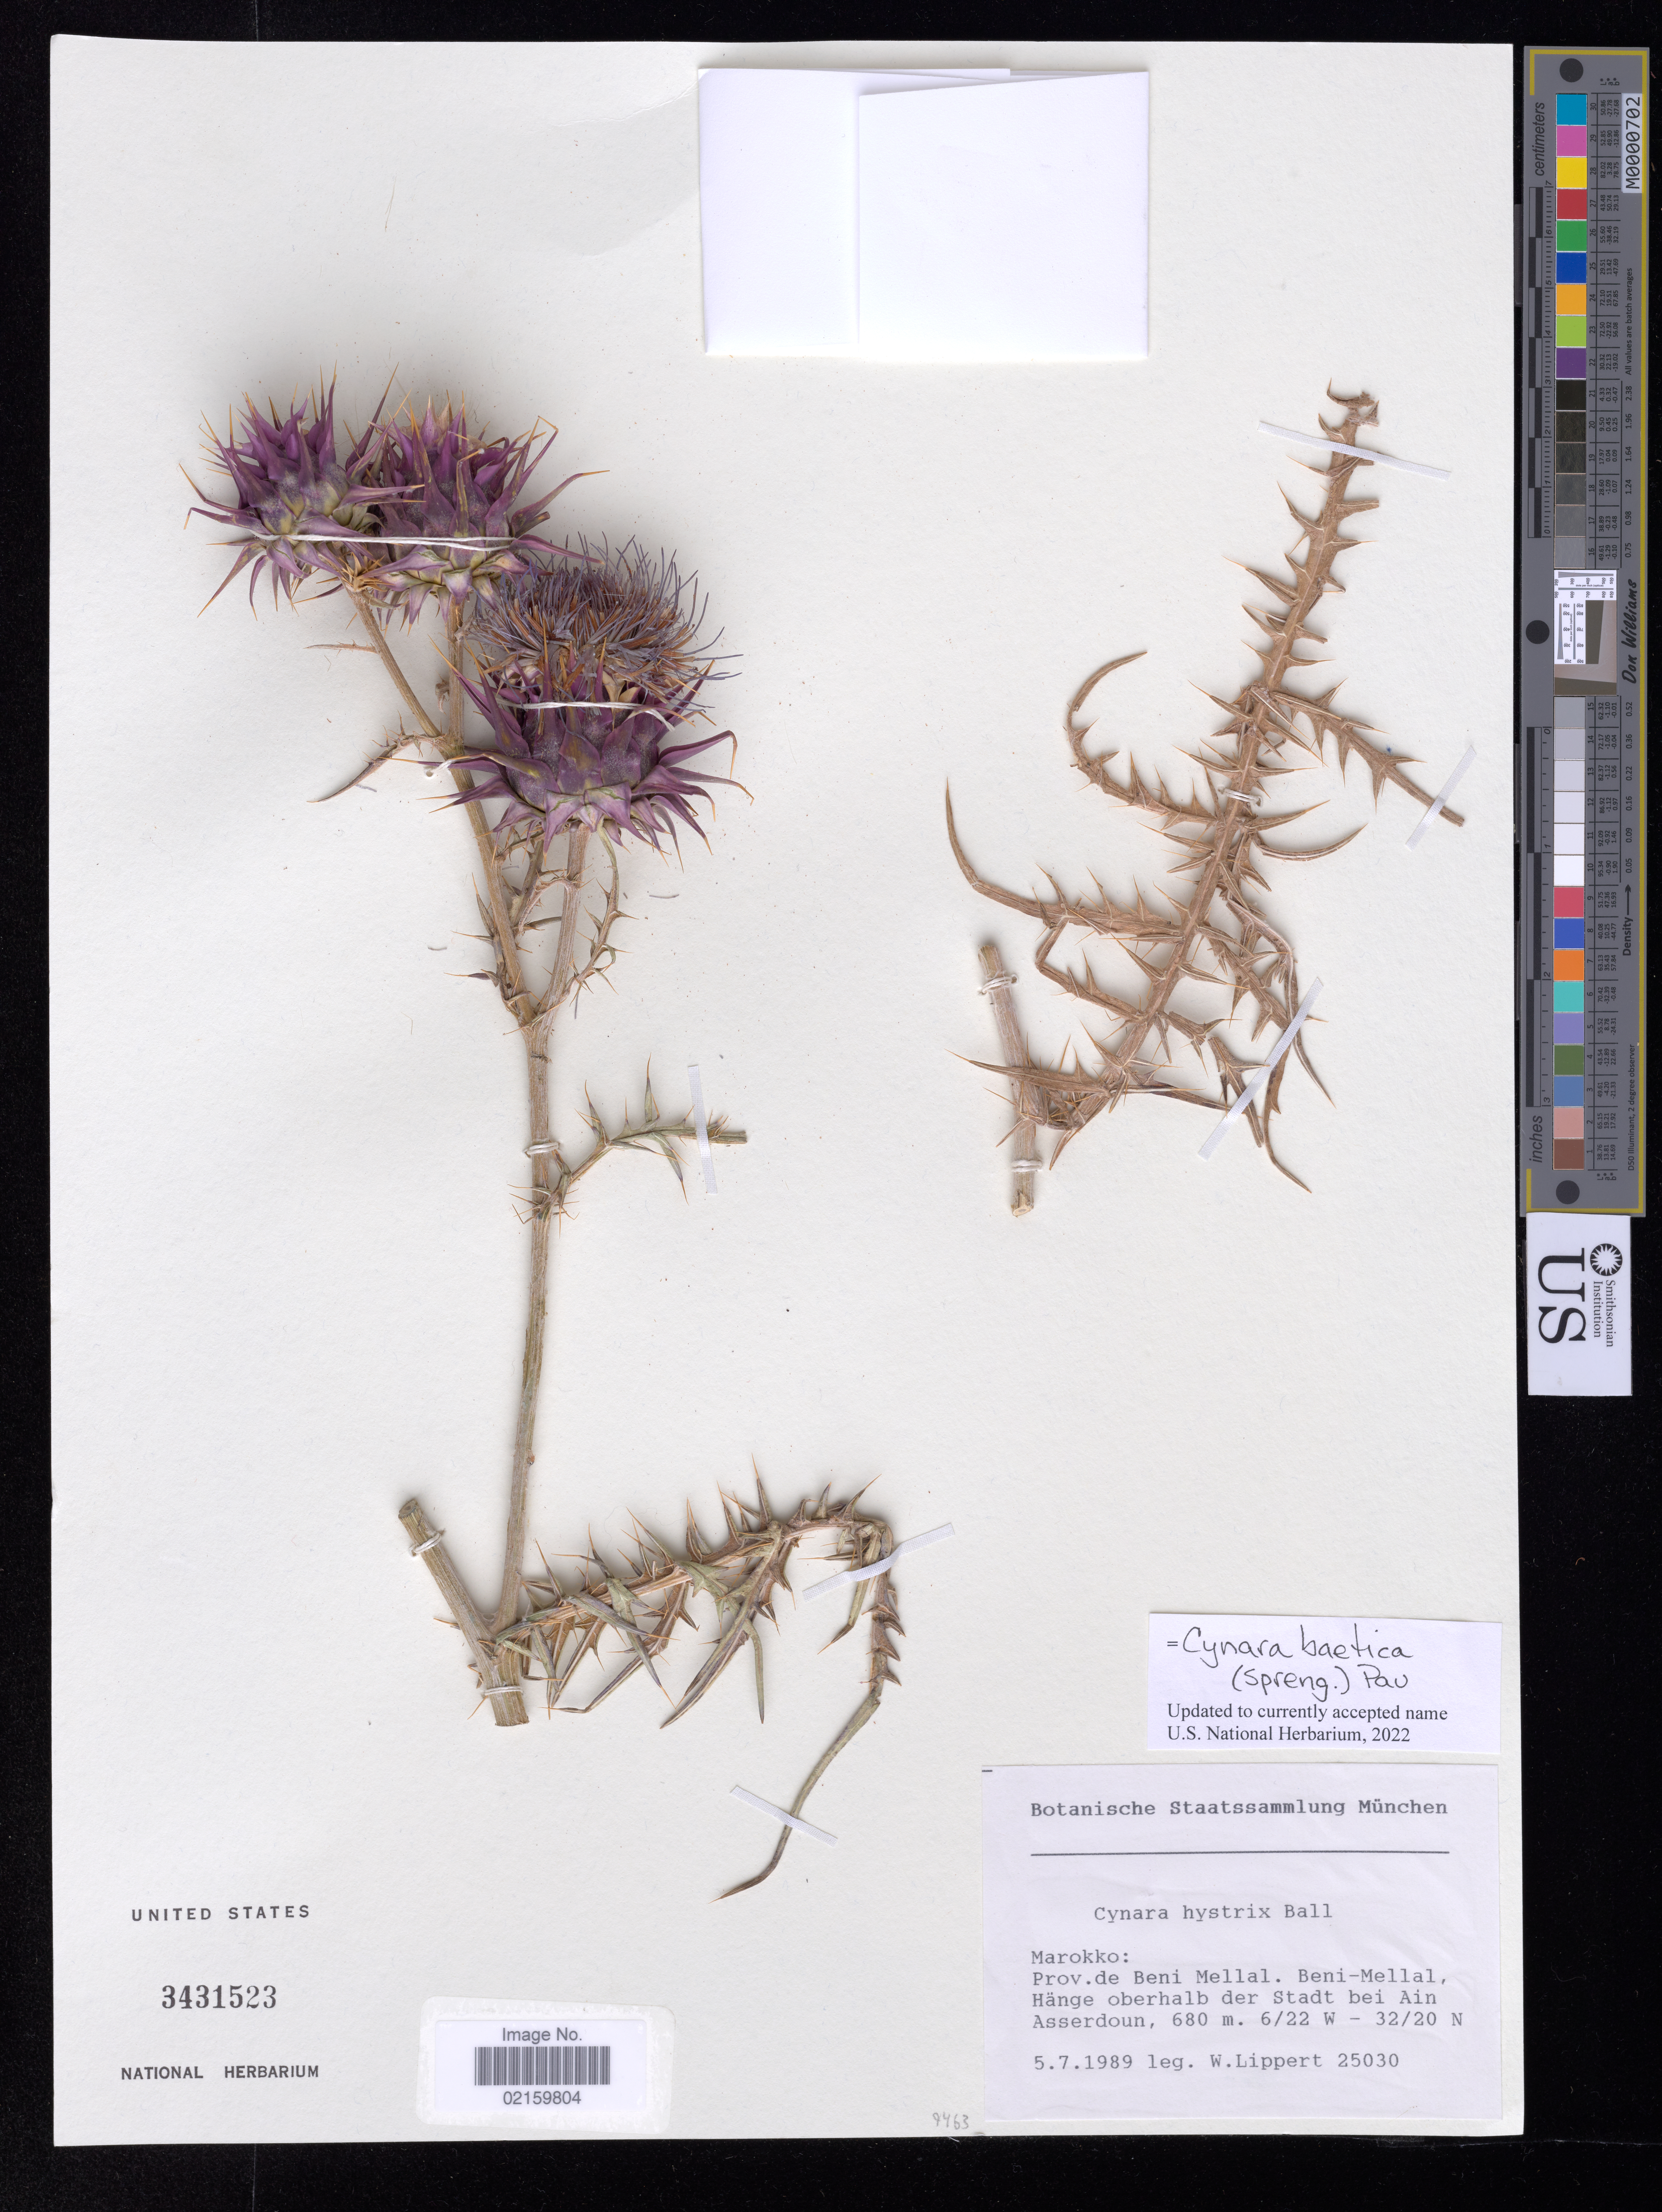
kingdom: Plantae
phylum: Tracheophyta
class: Magnoliopsida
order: Asterales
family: Asteraceae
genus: Cynara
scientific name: Cynara baetica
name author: (Spreng.) Pau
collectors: W. Lippert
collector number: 25030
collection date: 1989-07-05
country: Morocco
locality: Marokko: Prov. de Beni Mellal. Beni-Mellal, Hange oberhalb der Stadt bei Ain Asserdoun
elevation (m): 680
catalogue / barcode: US 3431523